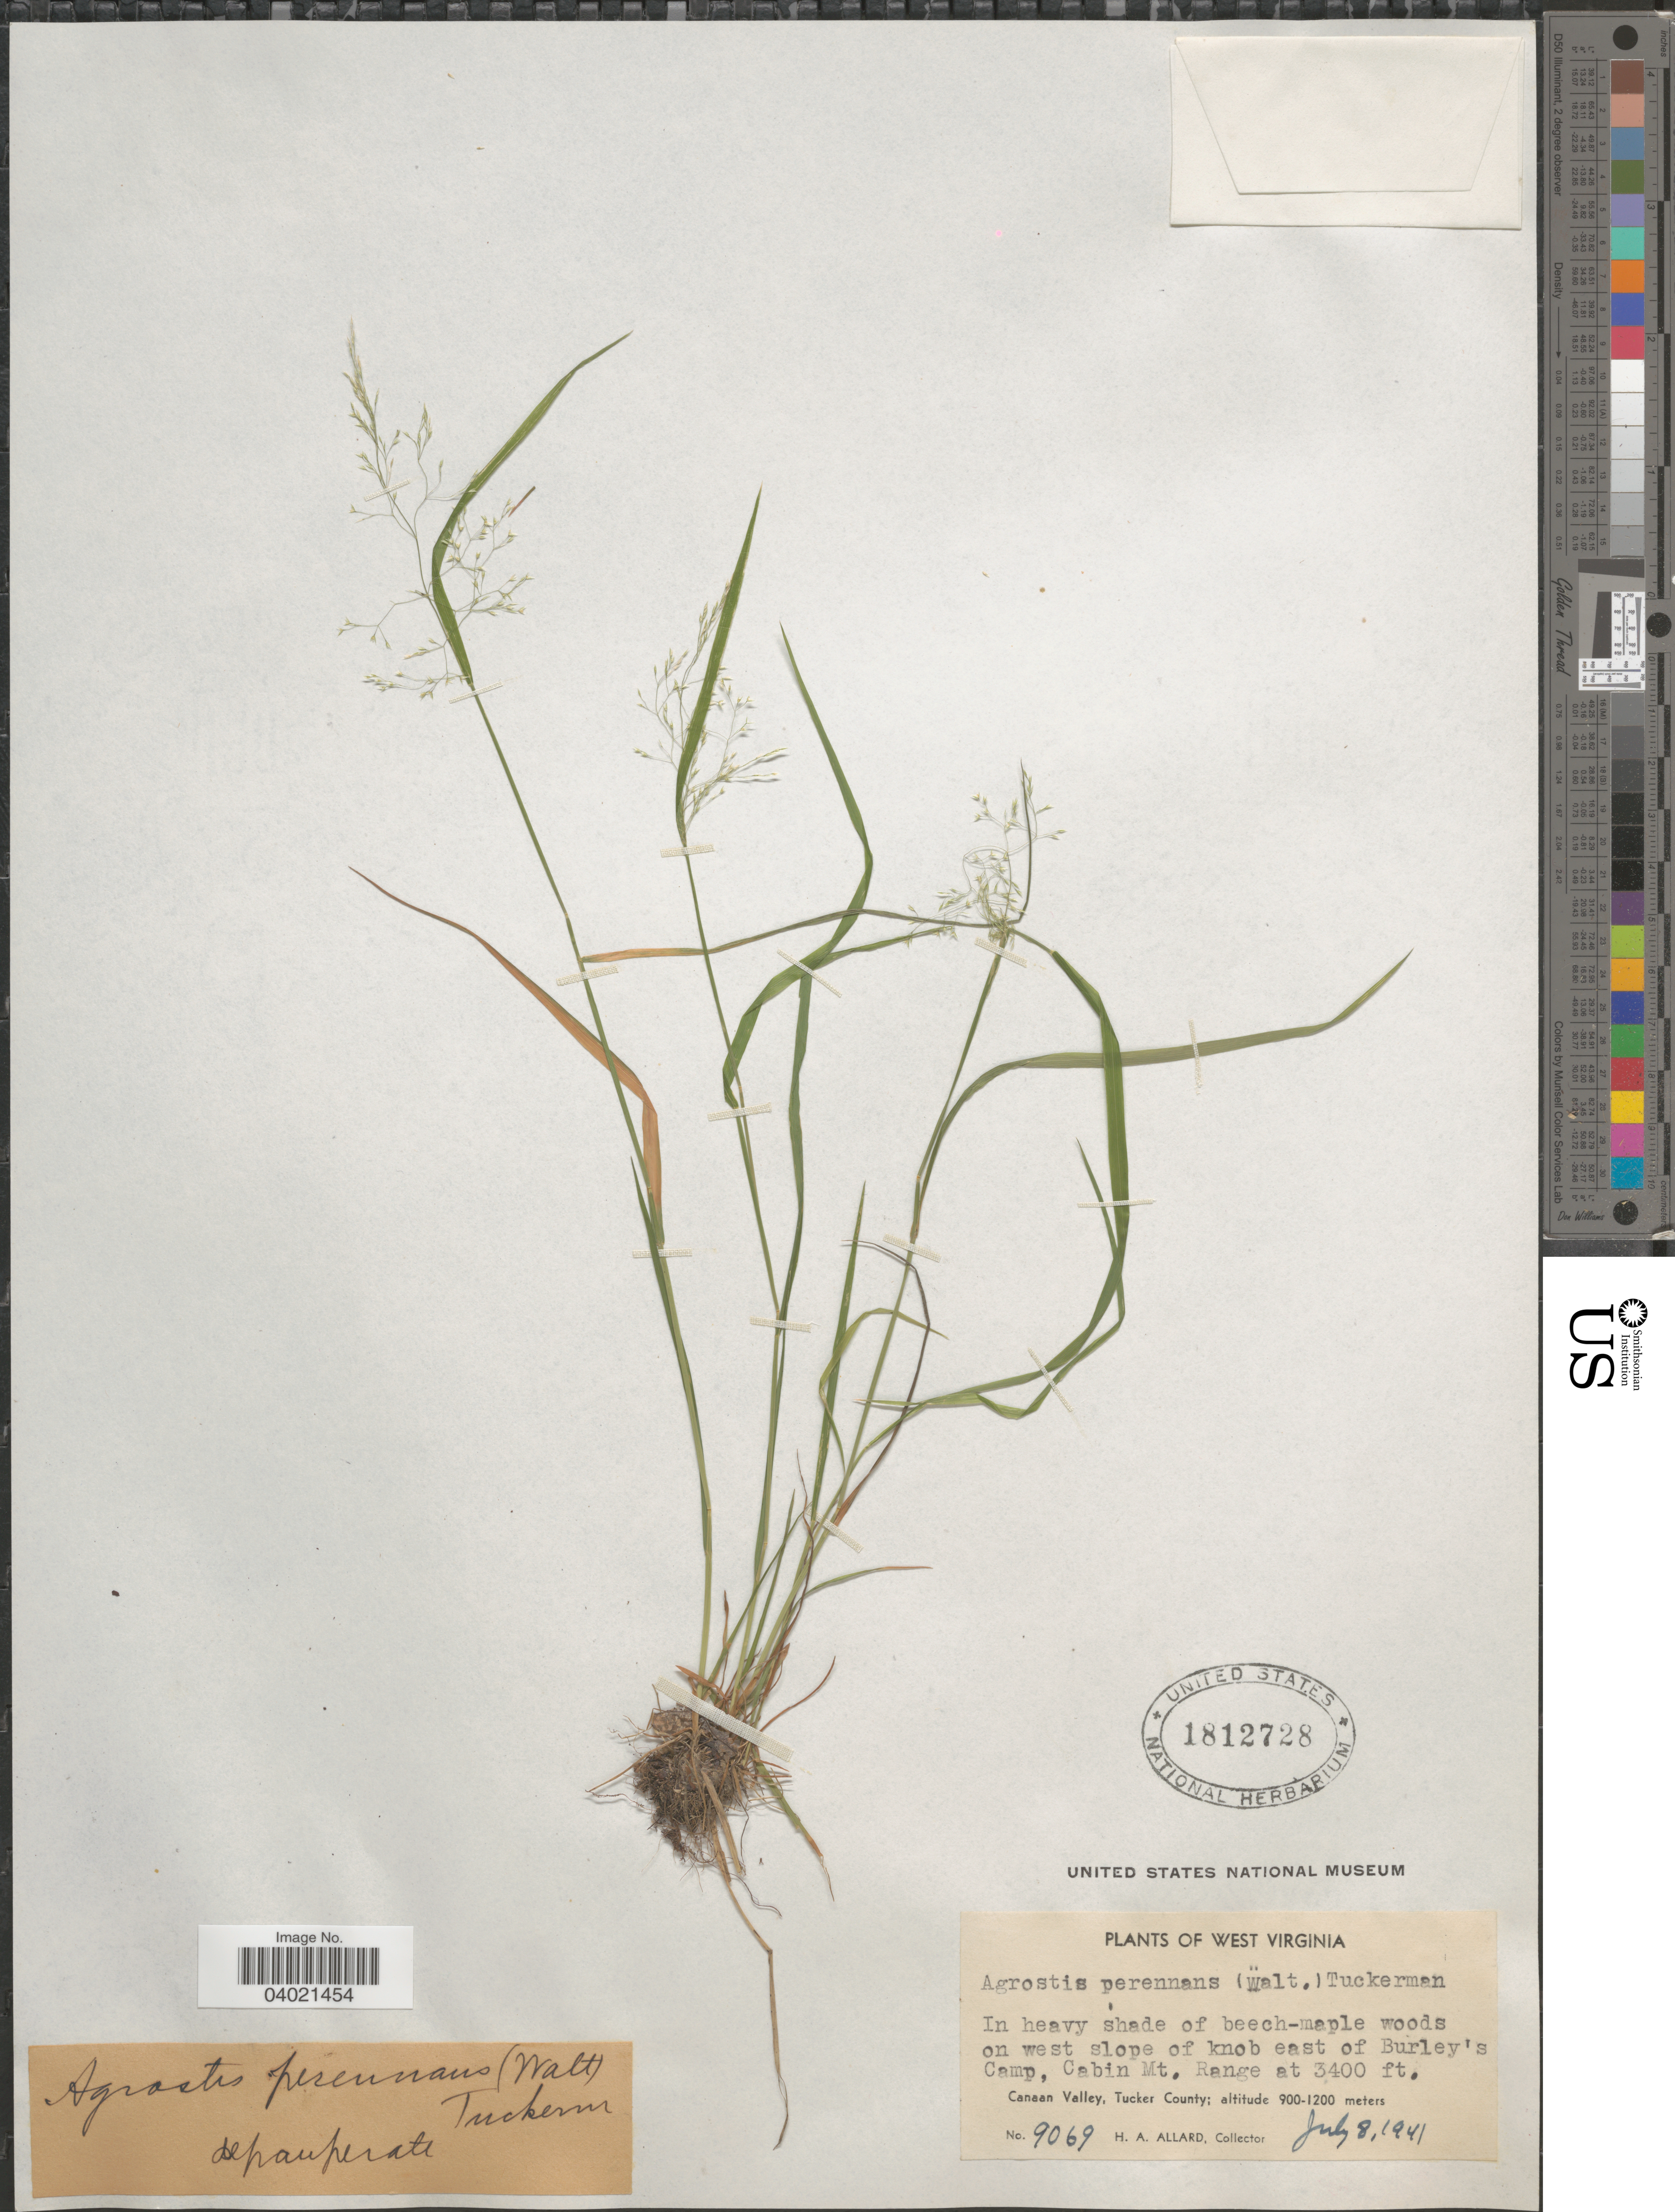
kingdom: Plantae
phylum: Tracheophyta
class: Liliopsida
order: Poales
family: Poaceae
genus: Agrostis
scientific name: Agrostis perennans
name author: (Walter) Tuck.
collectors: H. A. Allard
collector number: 9069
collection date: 1941-07-08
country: United States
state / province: West Virginia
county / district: Tucker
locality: In heavy shade of beech-maple woods on west slope of knob east of Burley's Camp, Cabin Mt. Range. Canaan Valley, Tucker County.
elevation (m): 1036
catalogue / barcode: US 1812728